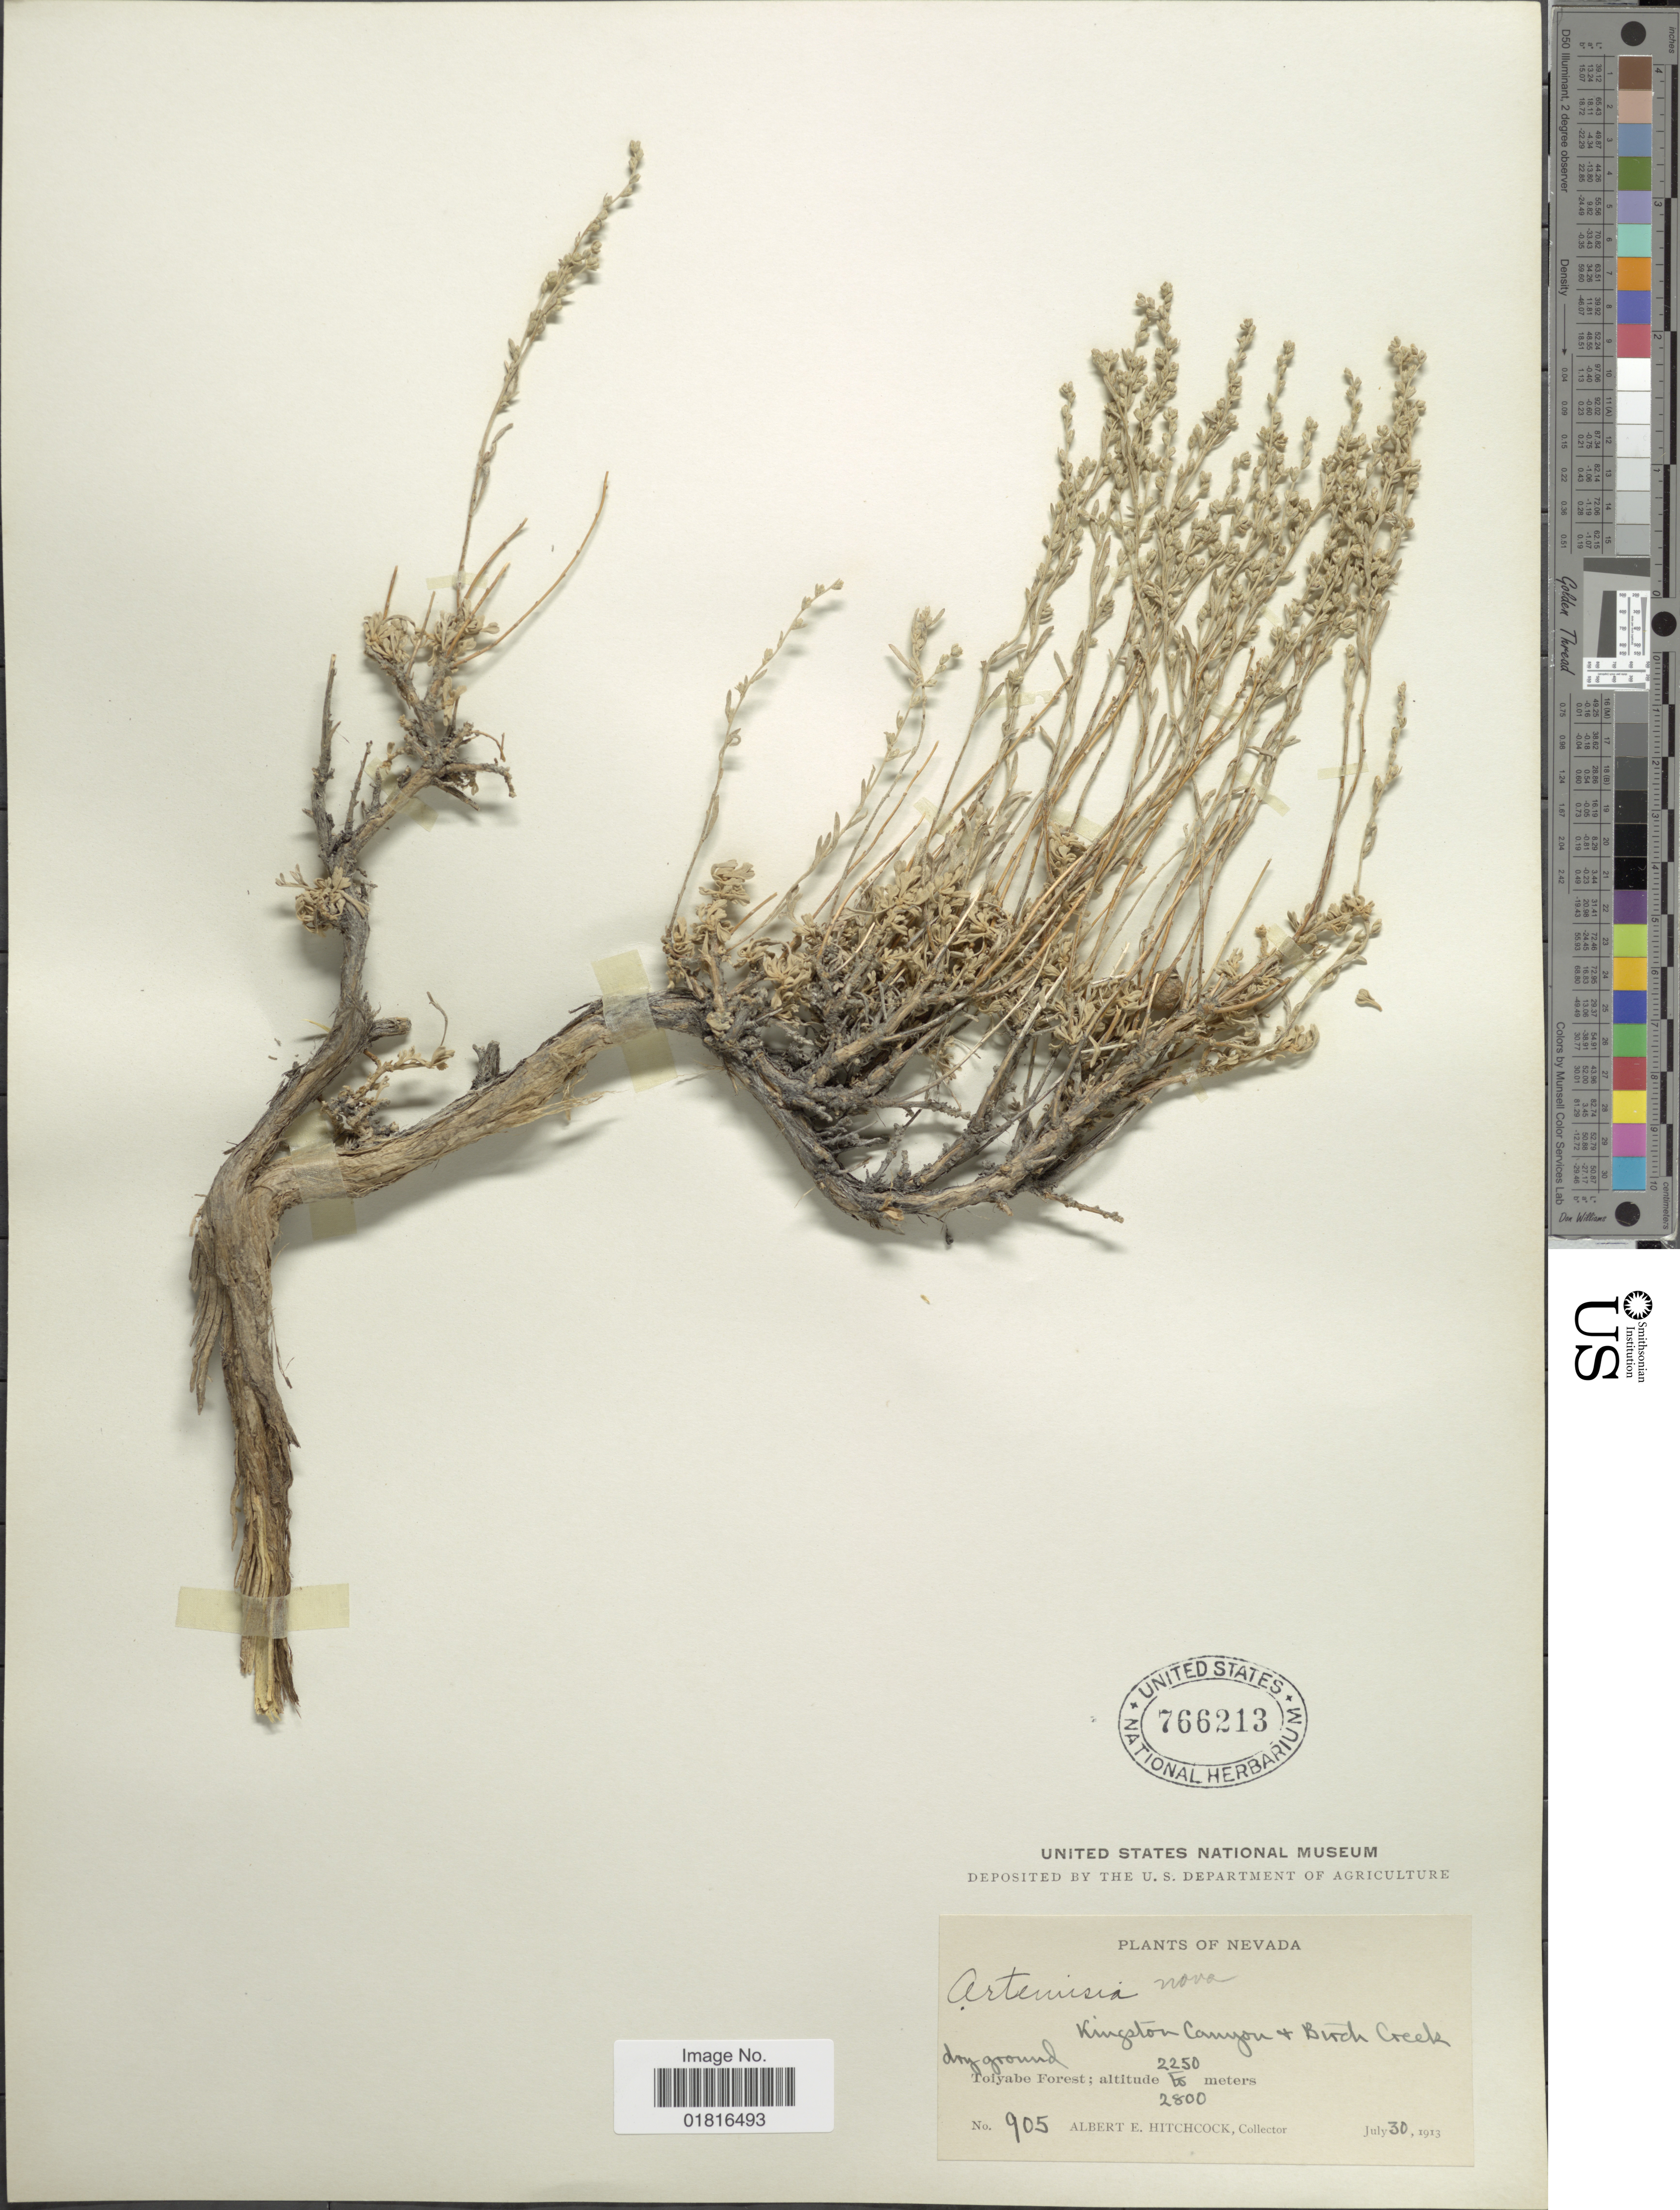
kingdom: Plantae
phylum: Tracheophyta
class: Magnoliopsida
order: Asterales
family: Asteraceae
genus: Artemisia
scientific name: Artemisia nova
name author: A. Nelson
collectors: A. Hitchcock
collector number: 905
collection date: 1913-07-30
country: United States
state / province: Nevada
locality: Kingston Canyon & Birch Creek, dry ground, Toiyabe Forest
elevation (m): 2250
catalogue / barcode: US 766213